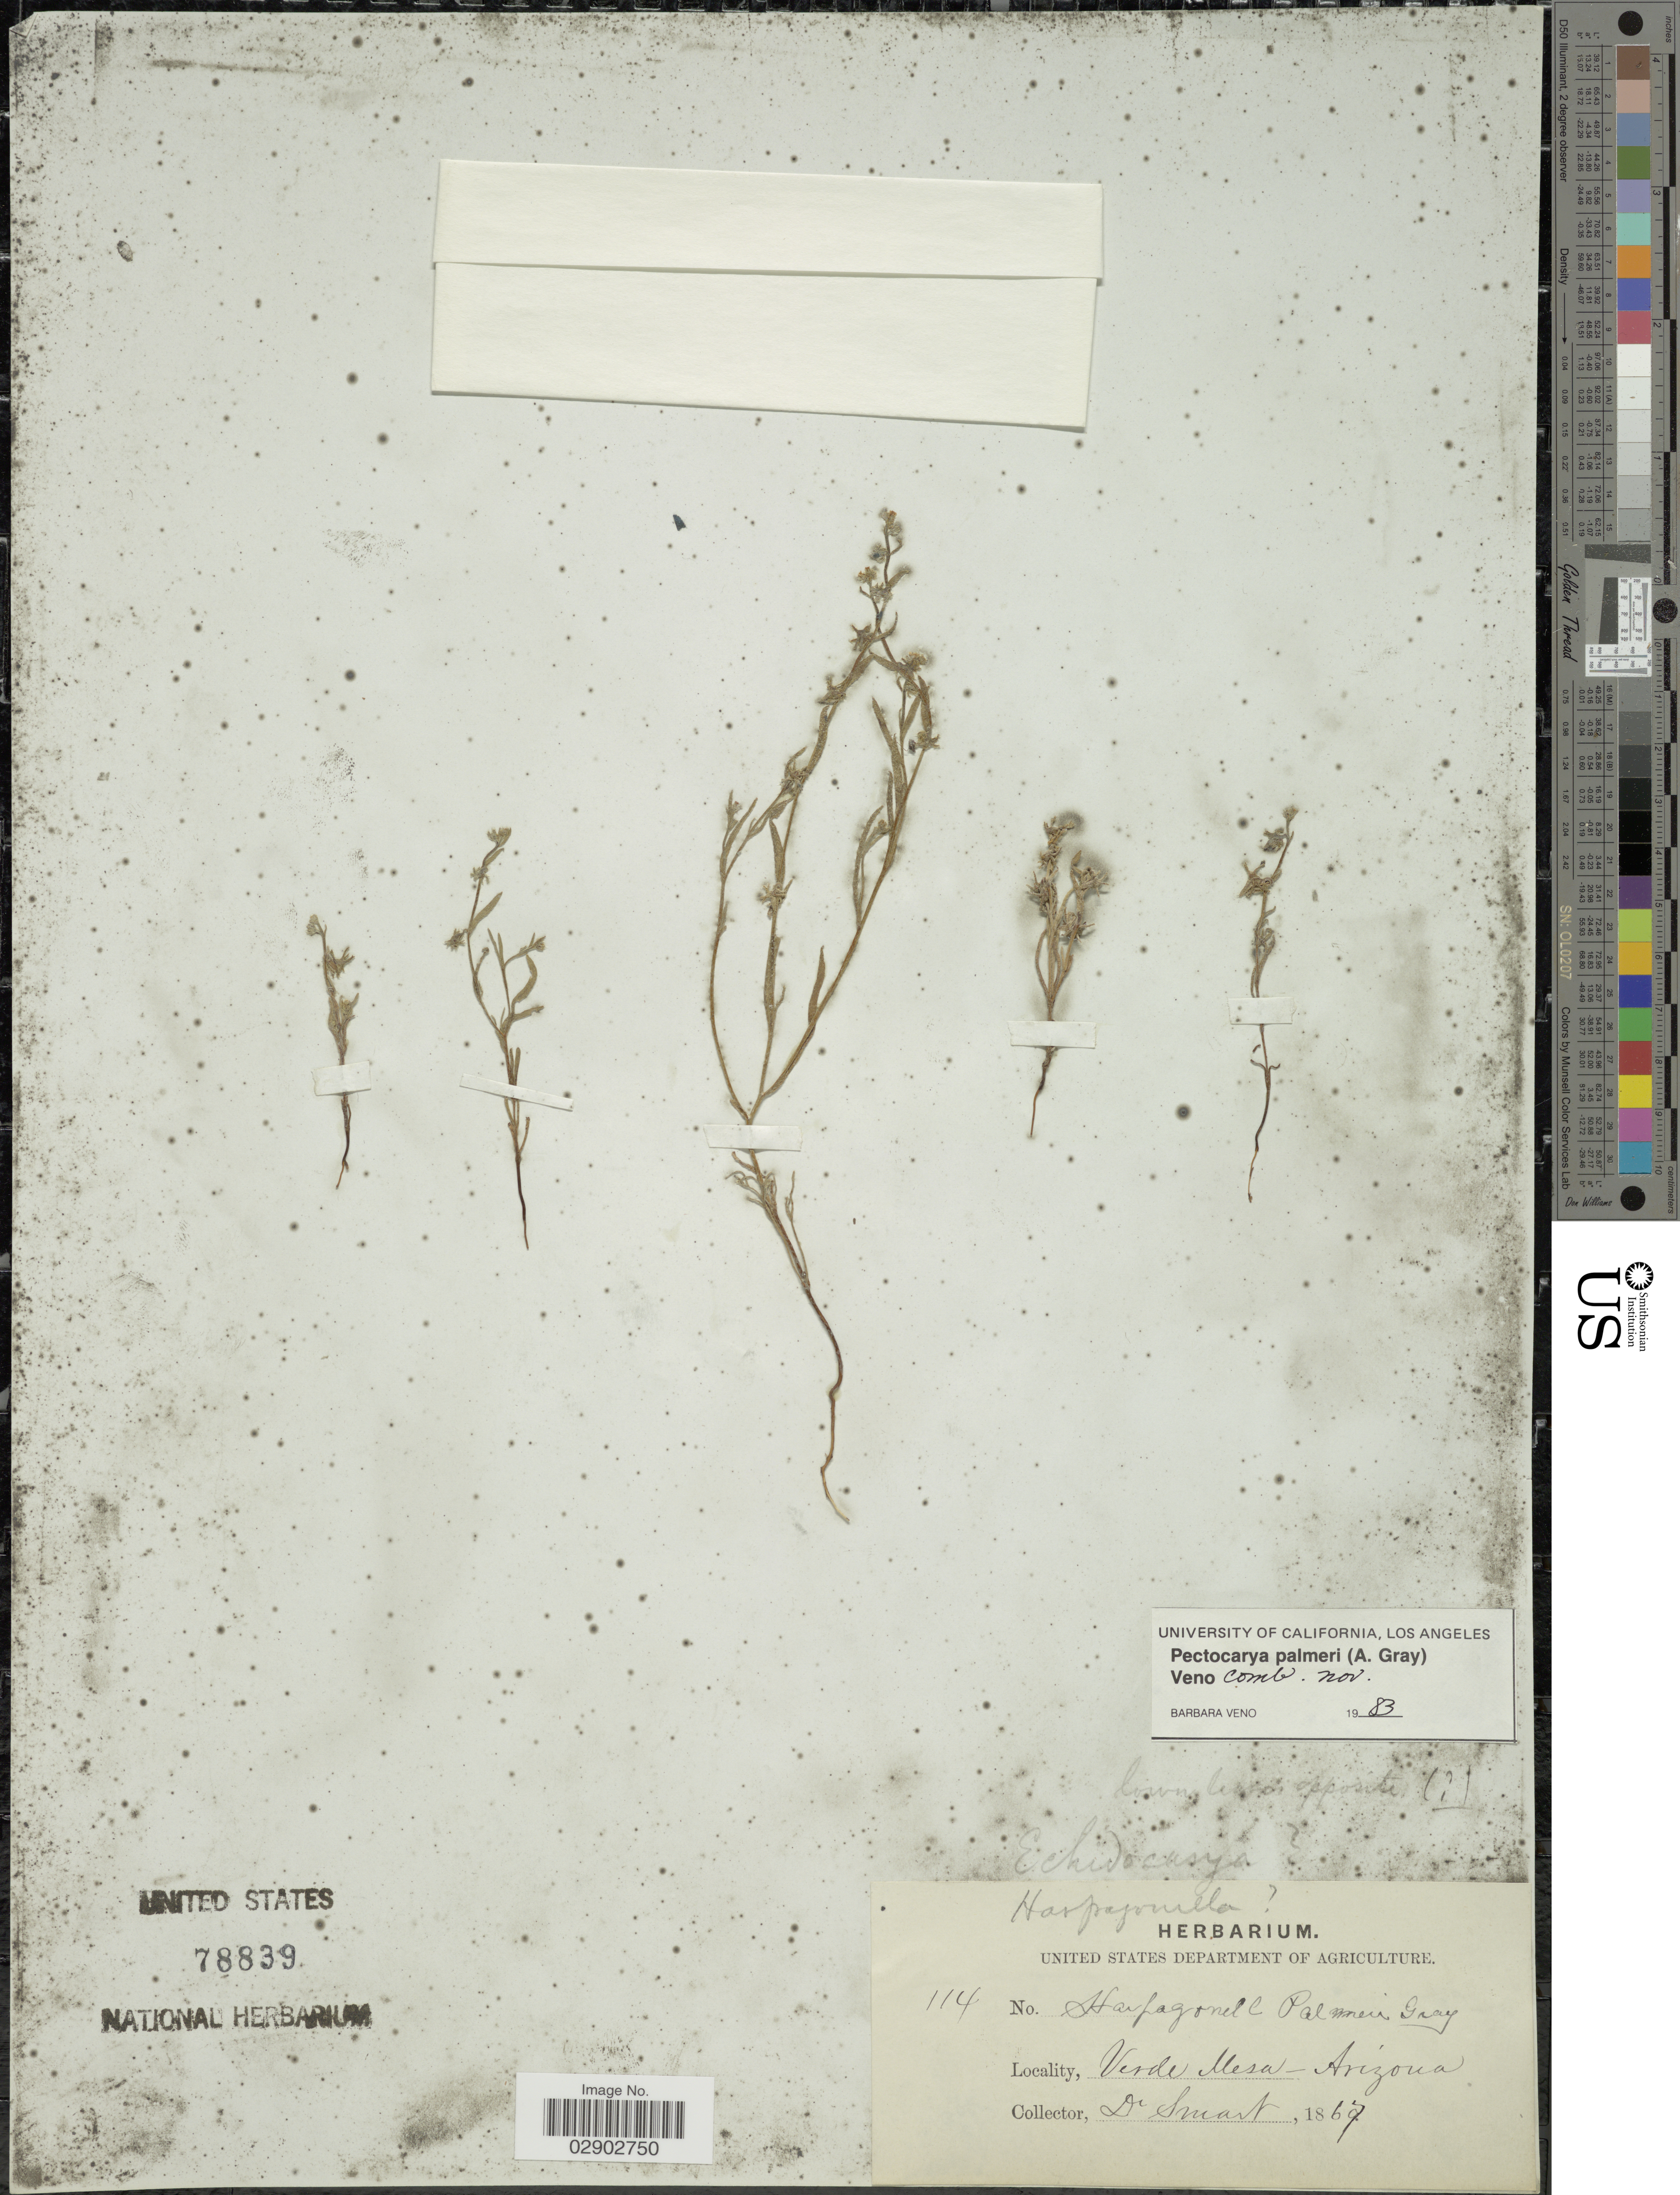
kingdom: Plantae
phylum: Tracheophyta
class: Magnoliopsida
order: Boraginales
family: Boraginaceae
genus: Harpagonella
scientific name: Harpagonella palmeri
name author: A. Gray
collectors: Stuart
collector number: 114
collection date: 1867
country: United States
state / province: Arizona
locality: Verde Mesa.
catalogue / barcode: US 78839